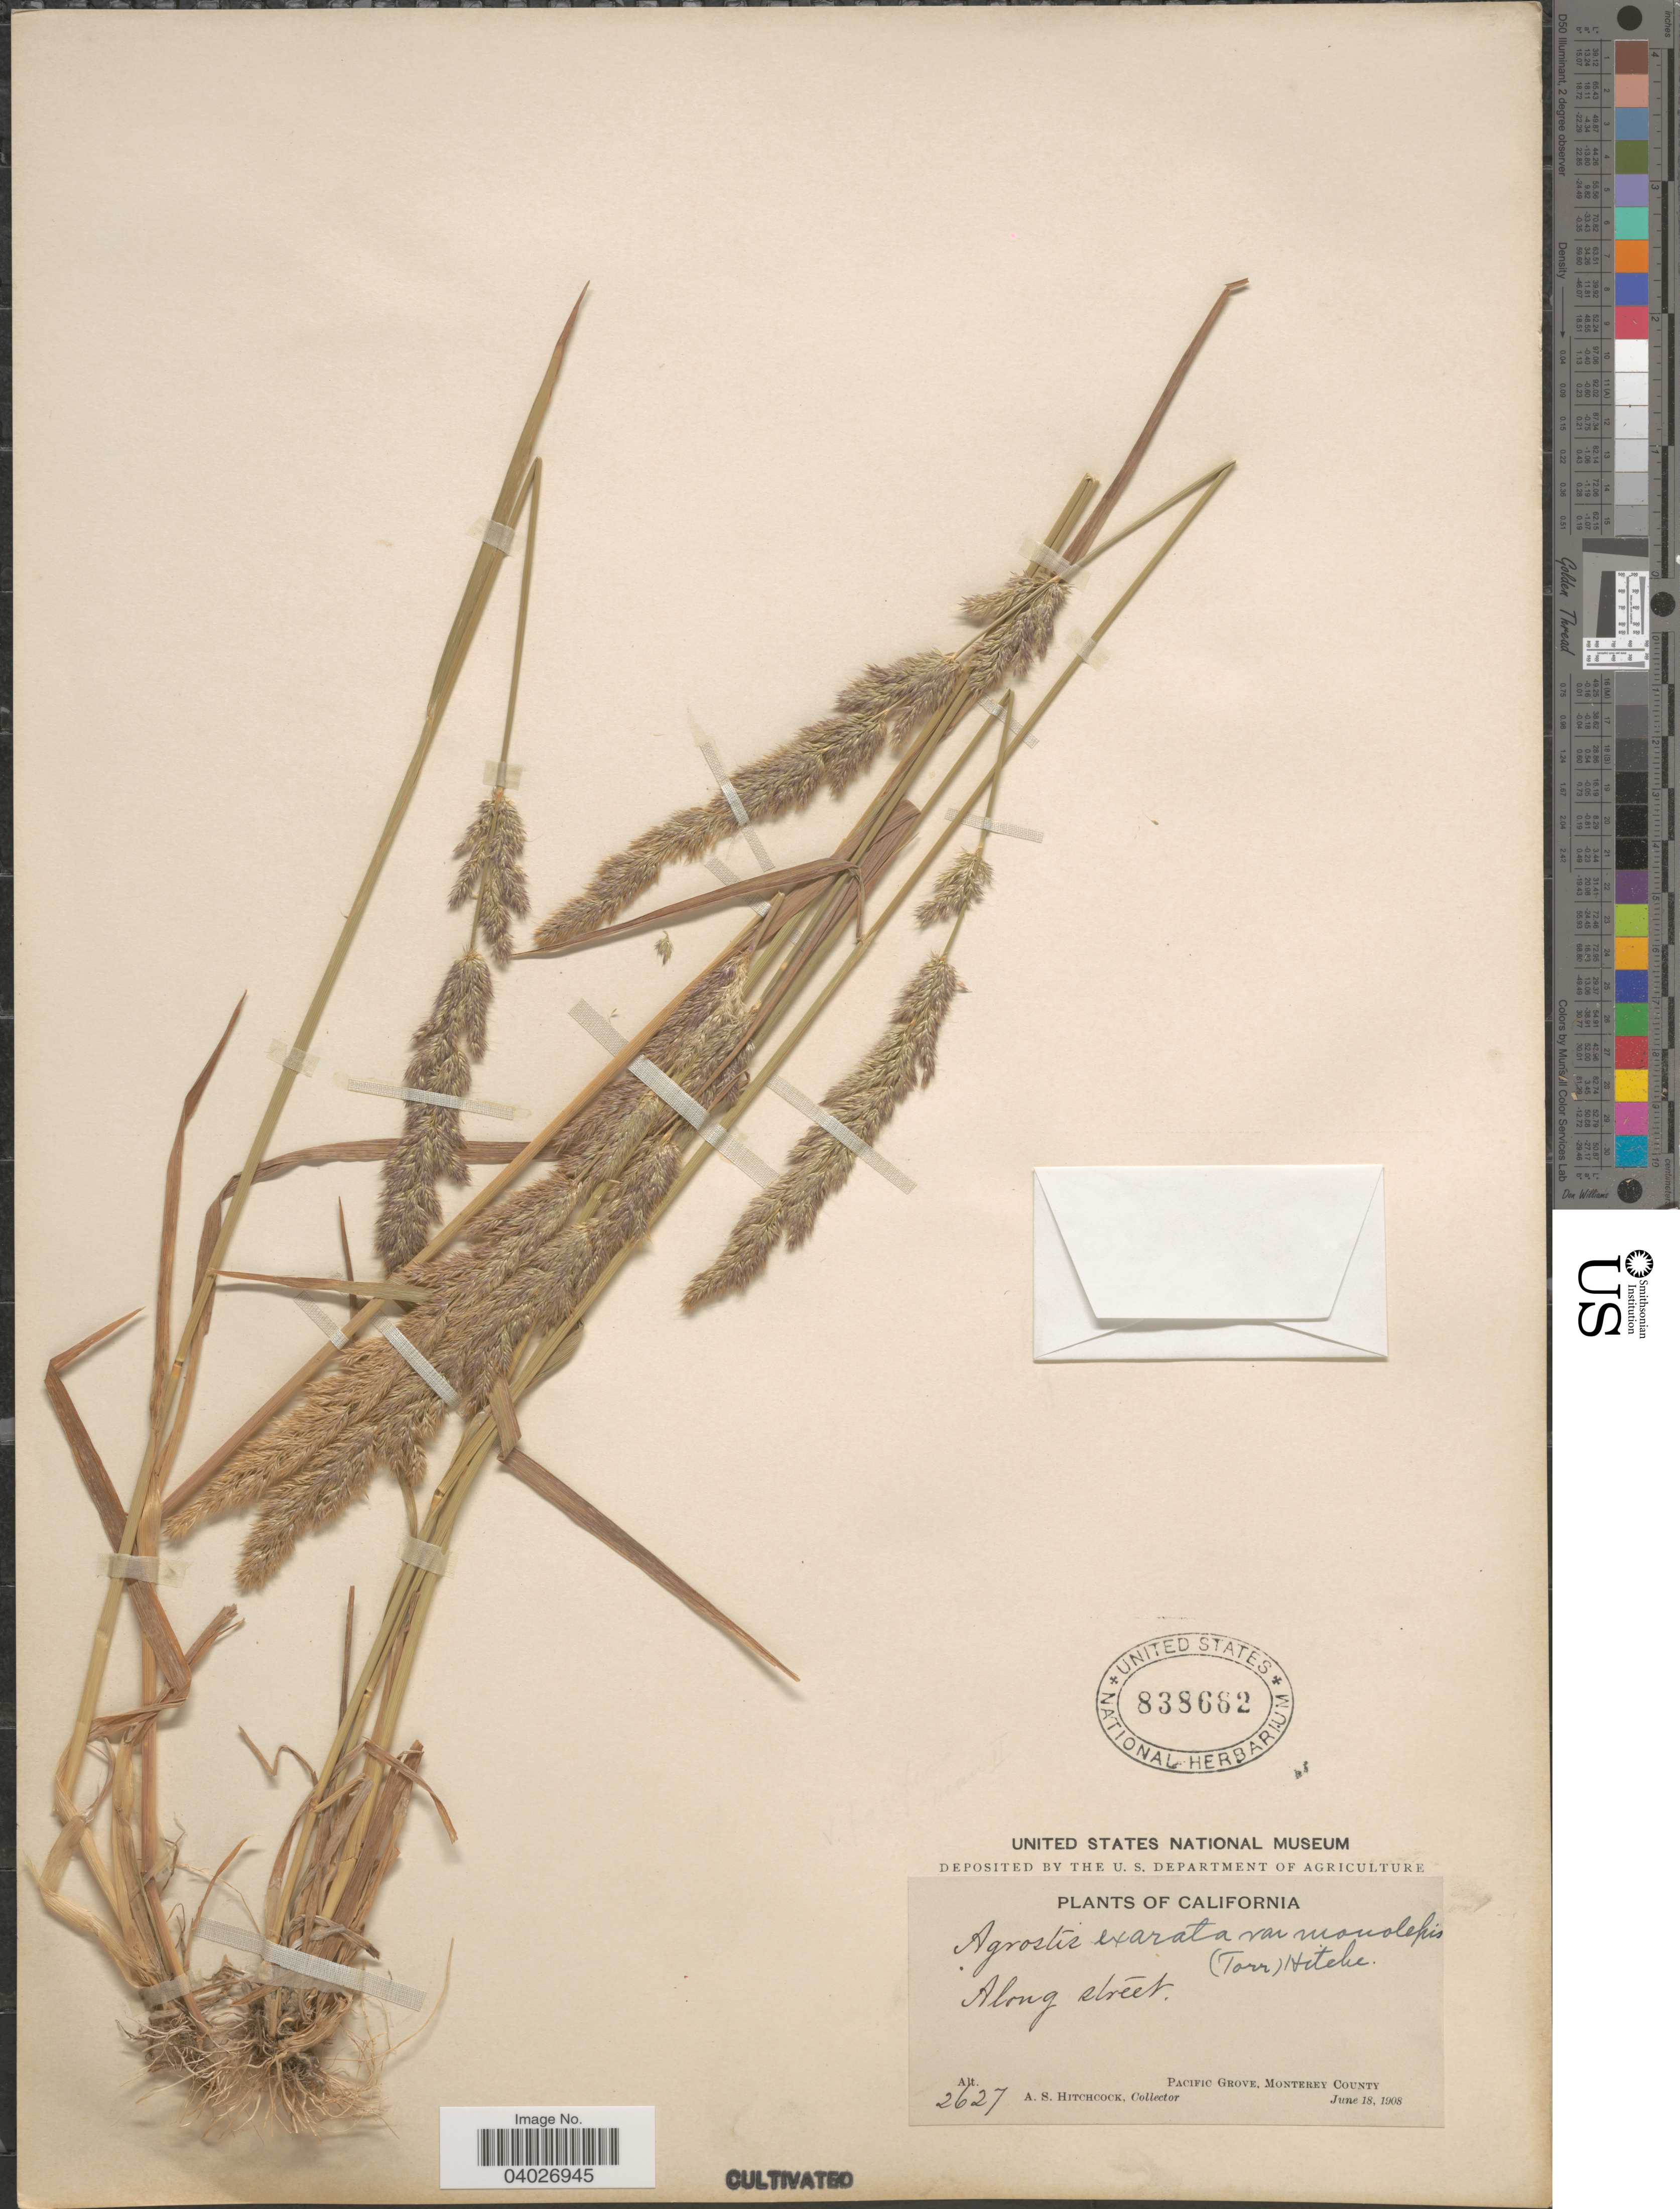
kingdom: Plantae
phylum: Tracheophyta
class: Liliopsida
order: Poales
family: Poaceae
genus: Agrostis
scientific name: Agrostis exarata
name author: Trin.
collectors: A. S. Hitchcock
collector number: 2627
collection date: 1908-06-18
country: United States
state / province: California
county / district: Monterey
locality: Along street. Pacific Grove, Monterey County.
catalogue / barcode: US 838662